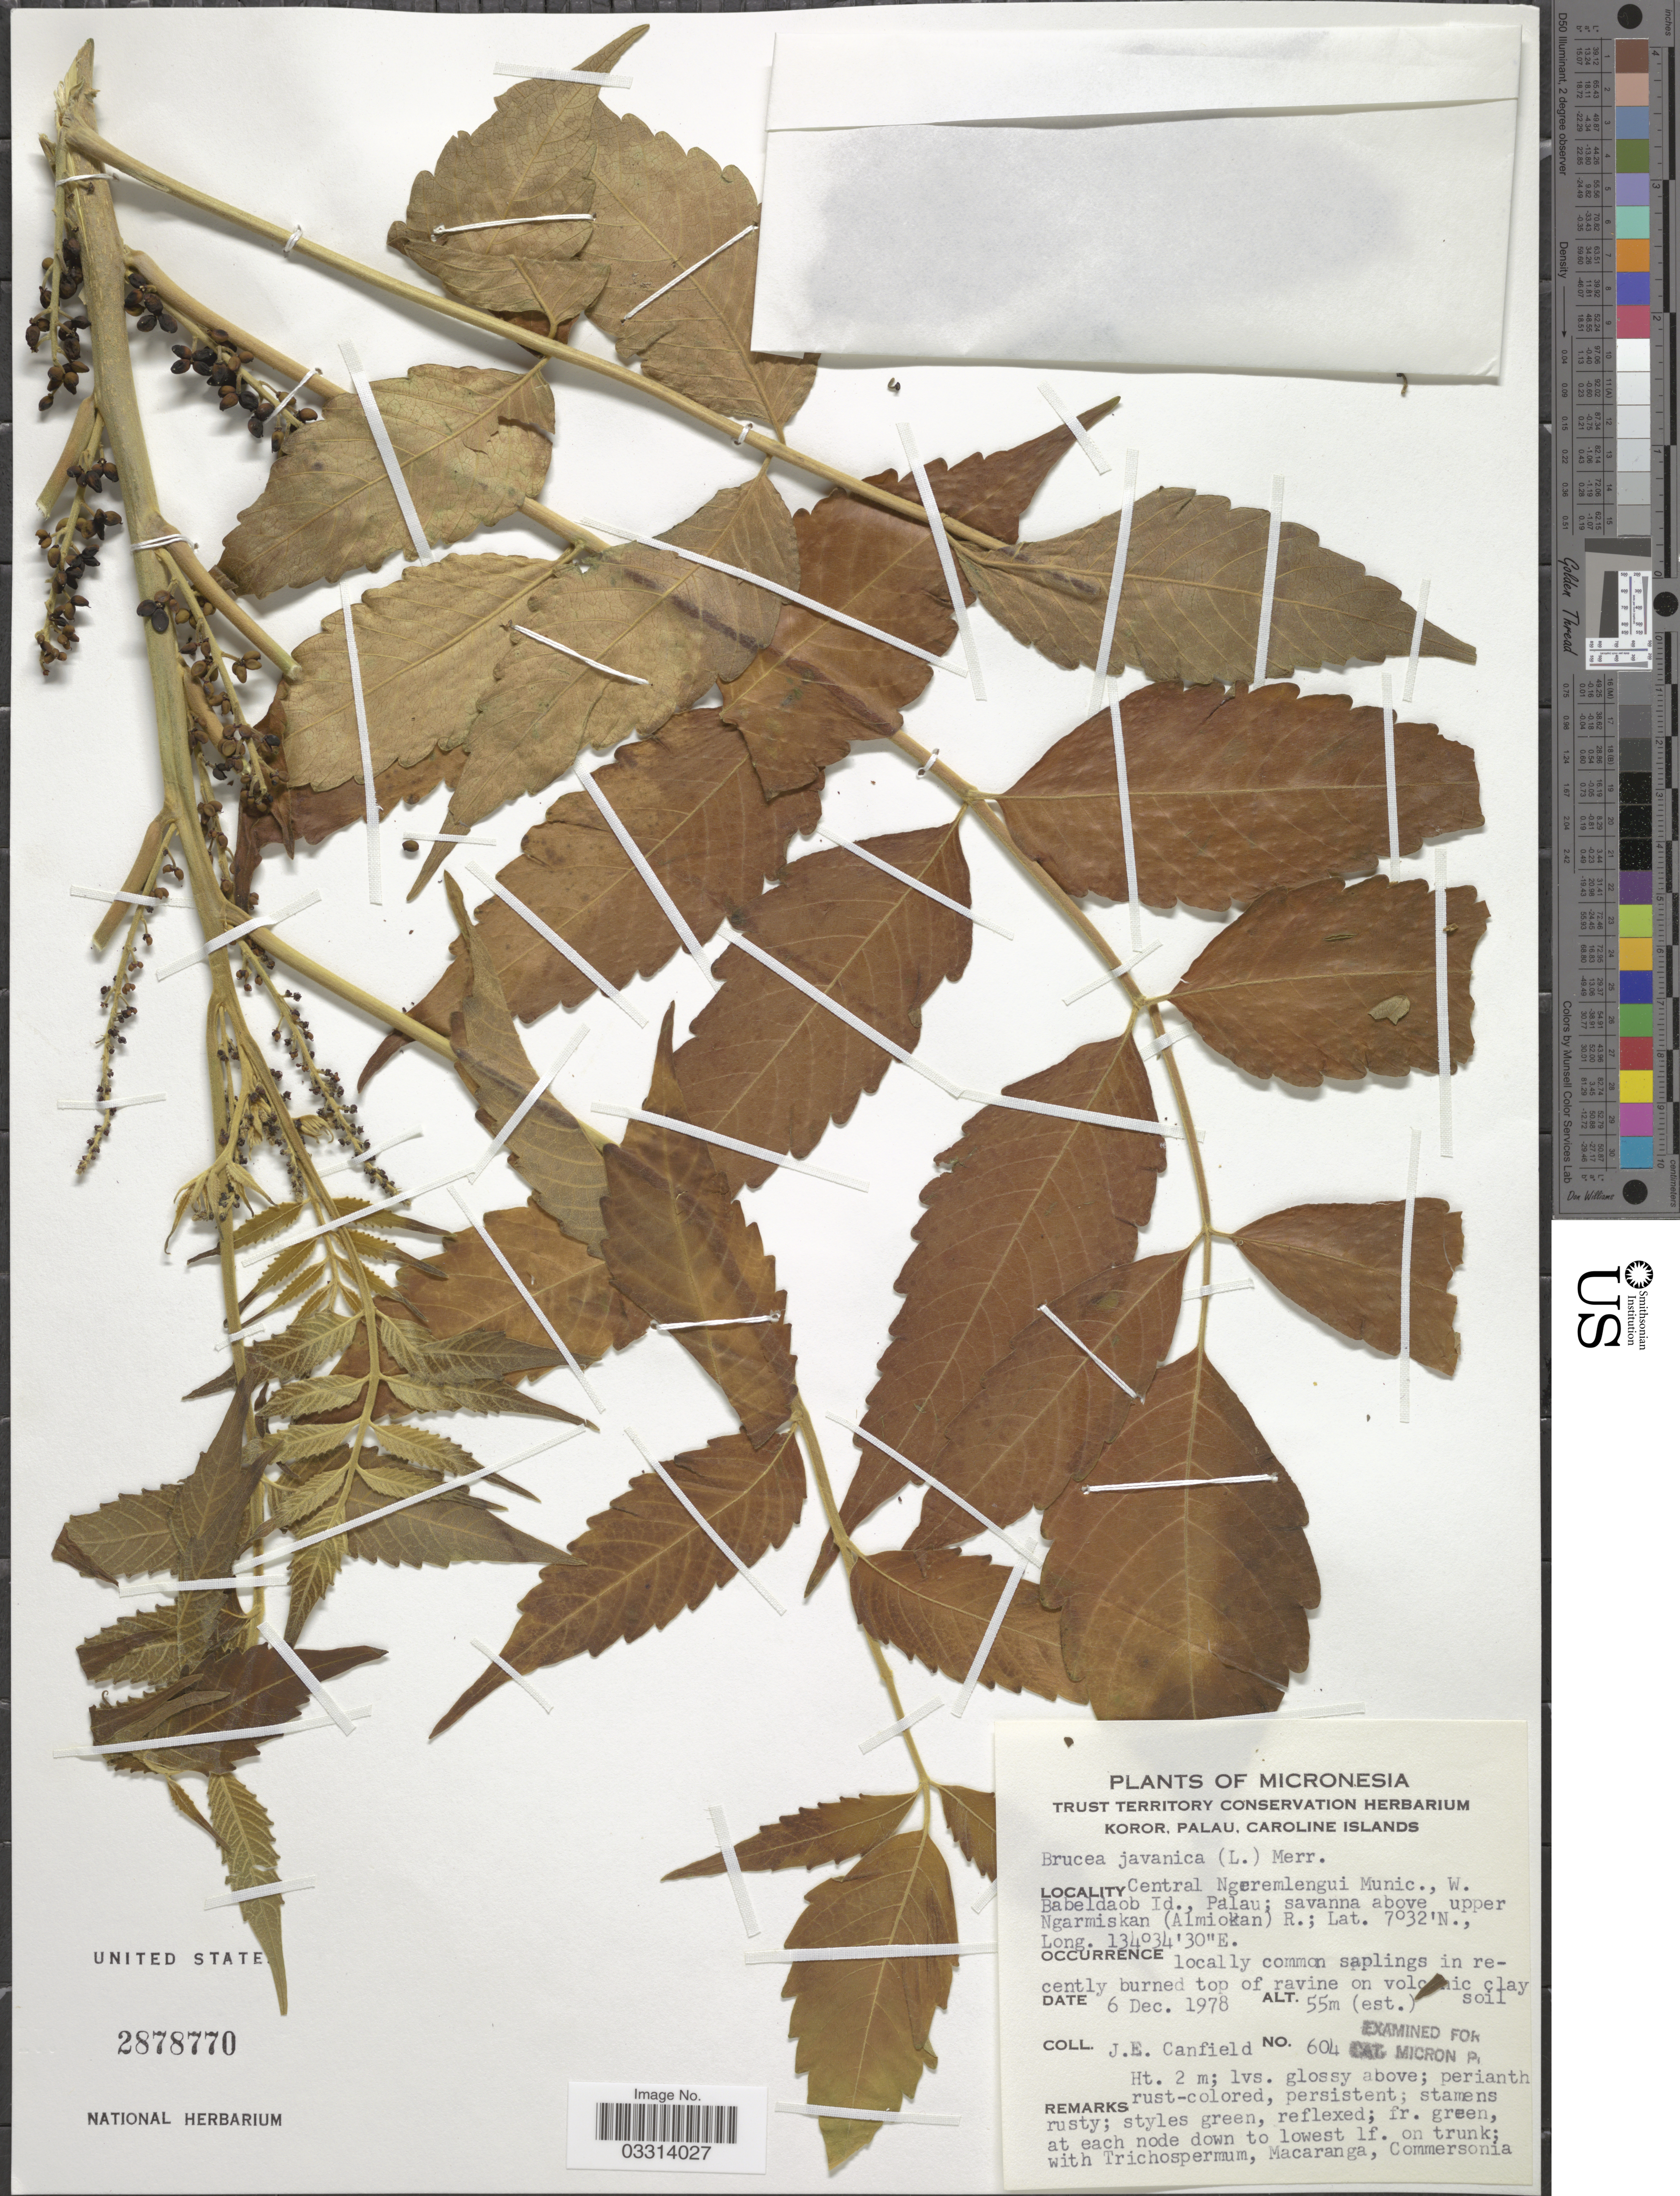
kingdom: Plantae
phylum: Tracheophyta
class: Magnoliopsida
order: Sapindales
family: Simaroubaceae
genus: Brucea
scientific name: Brucea javanica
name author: (L.) Merr.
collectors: J. E. Canfield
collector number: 604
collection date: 1978-12-06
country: Palau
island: Babeldaob [Babelthuap]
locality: Micronesia. Central Ngeremlengui Munic., W. Babeldaob Id., Palau; savanna above upper Ngarmiskan (Almiokan [interpreted]) R.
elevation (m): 55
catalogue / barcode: US 2878770